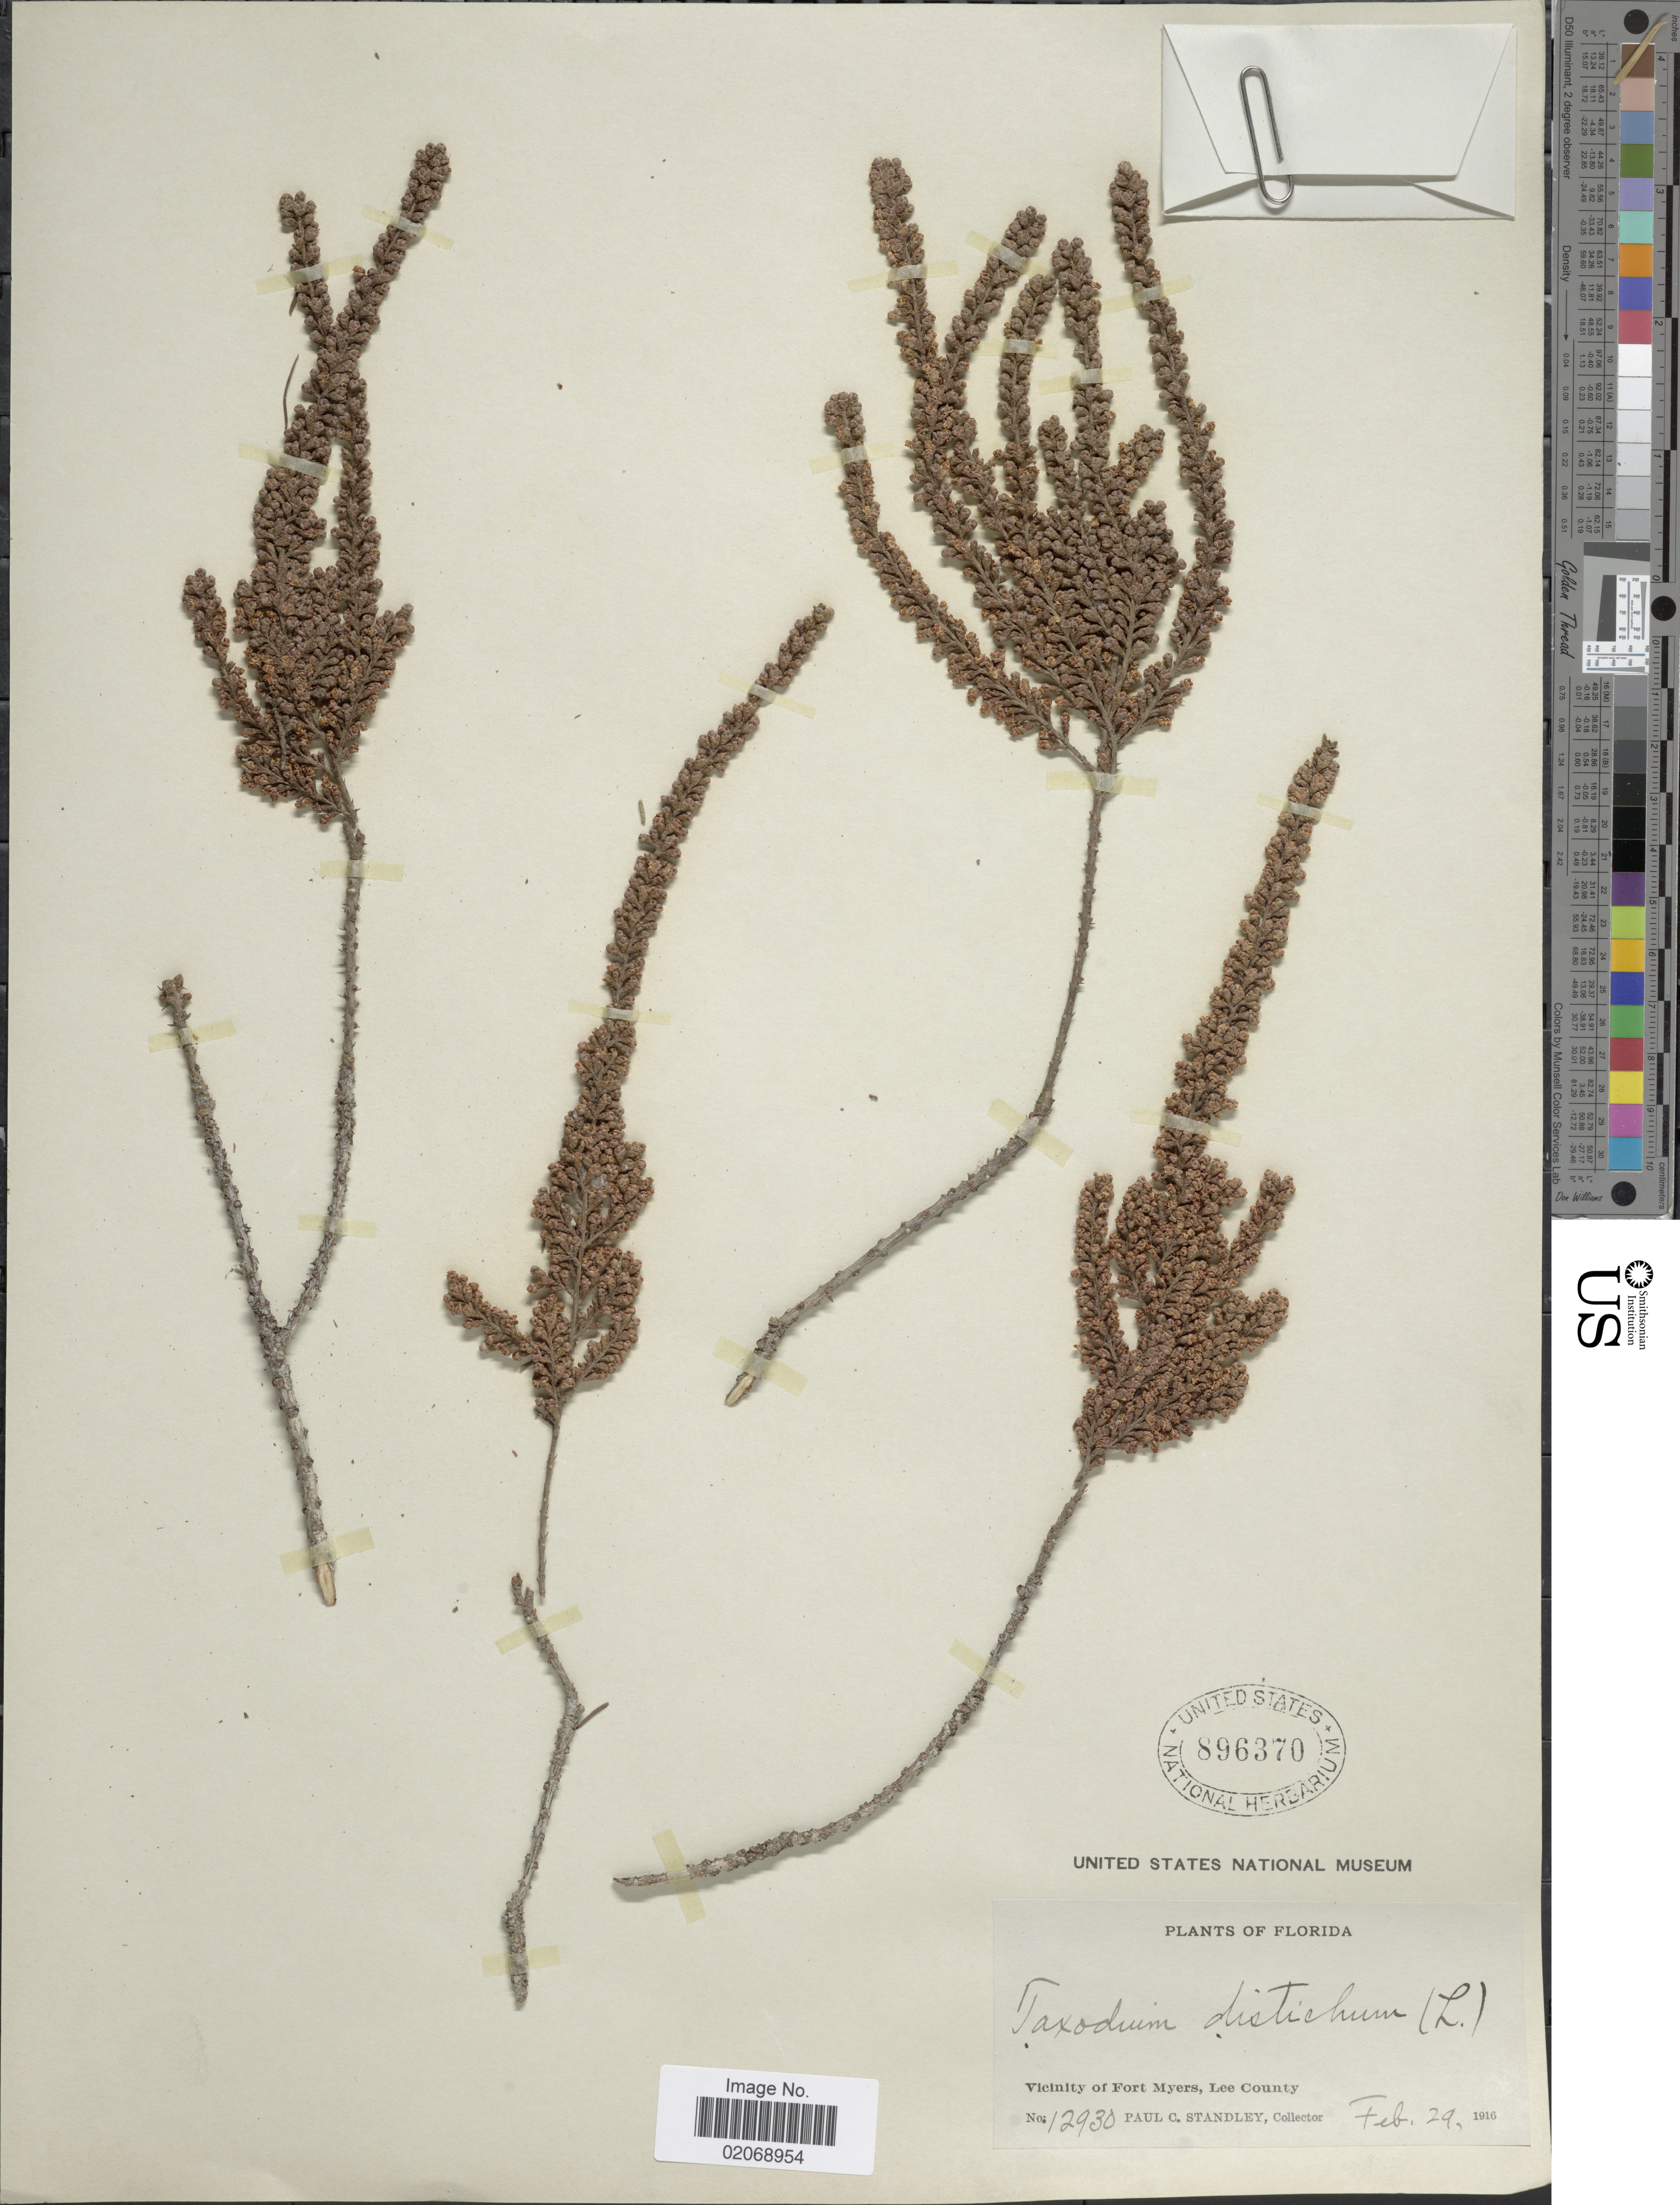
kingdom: Plantae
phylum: Tracheophyta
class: Pinopsida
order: Pinales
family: Cupressaceae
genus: Taxodium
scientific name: Taxodium distichum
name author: (L.) Rich.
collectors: P. C. Standley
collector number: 12930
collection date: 1916-02-29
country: United States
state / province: Florida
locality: Vicinity of Fort Myers, Lee County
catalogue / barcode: US 896370